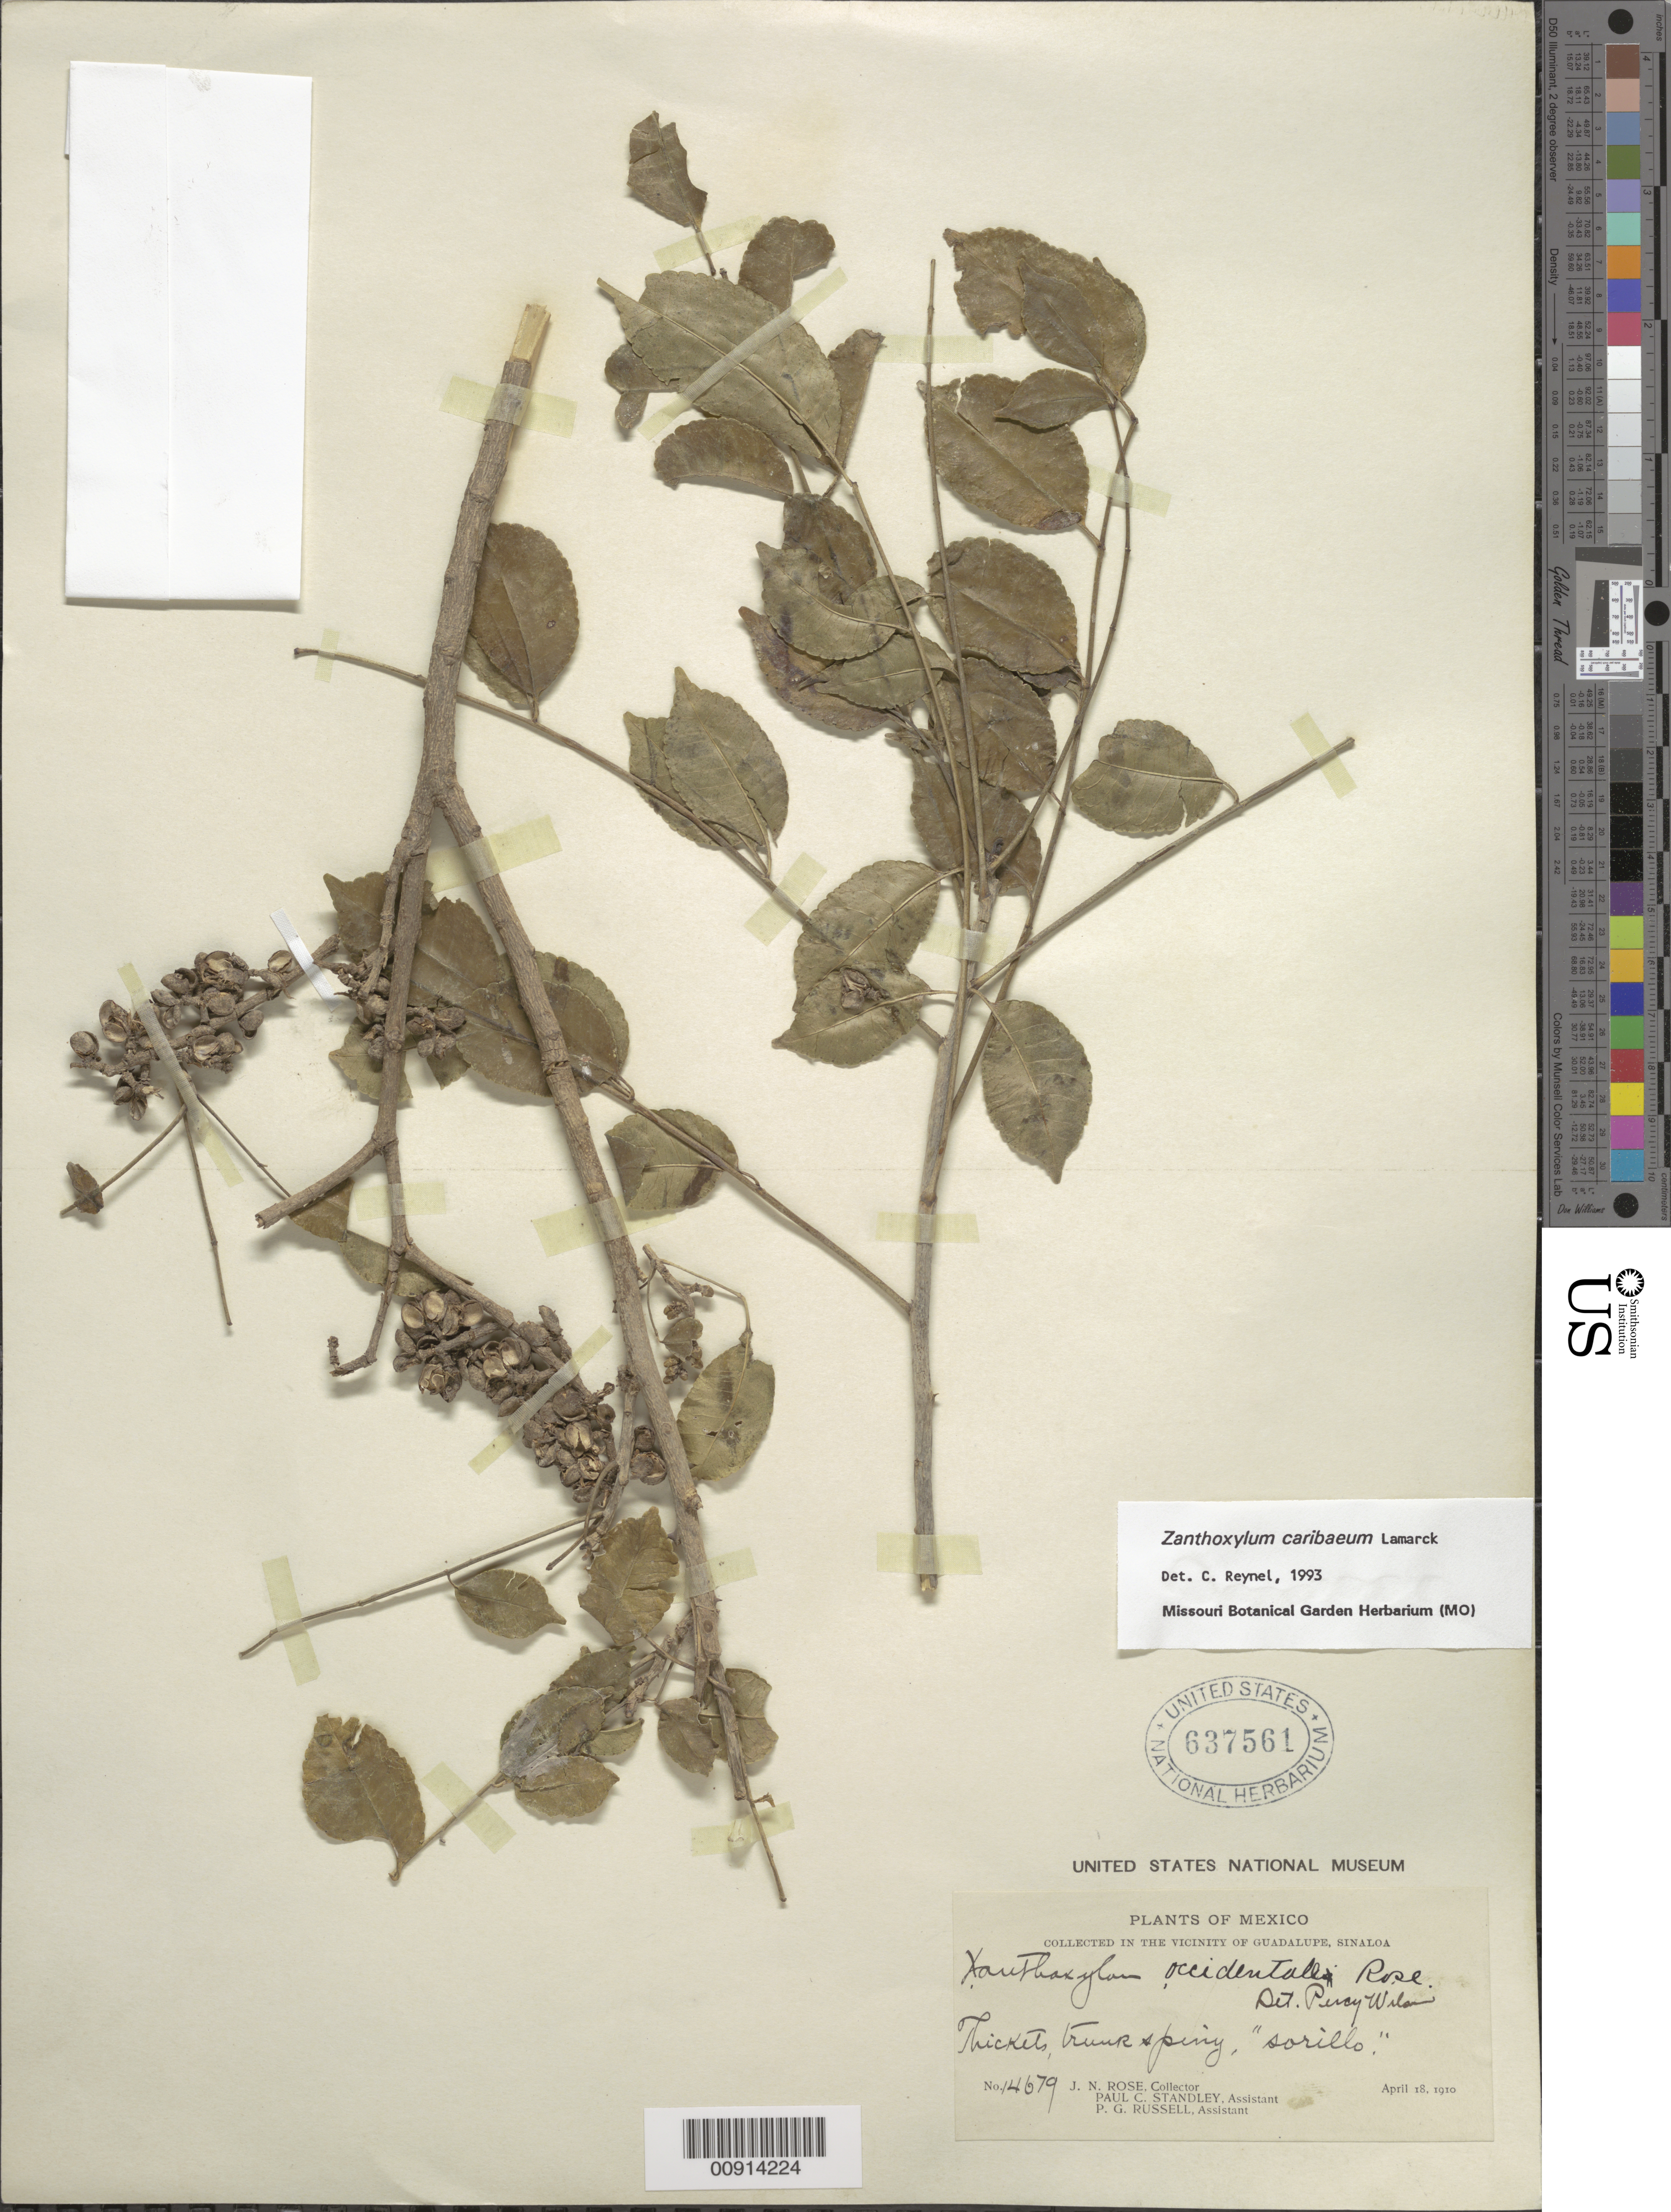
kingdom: Plantae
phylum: Tracheophyta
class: Magnoliopsida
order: Sapindales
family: Rutaceae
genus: Zanthoxylum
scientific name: Zanthoxylum caribaeum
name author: Lam.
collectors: J. N. Rose, P. C. Standley & P. G. Russell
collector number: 14679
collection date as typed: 18 Apr 1910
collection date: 1910-04-18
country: Mexico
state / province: Sinaloa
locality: Vicinity of Guadalupe, Sinaloa.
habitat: Thickets.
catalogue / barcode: US 637561